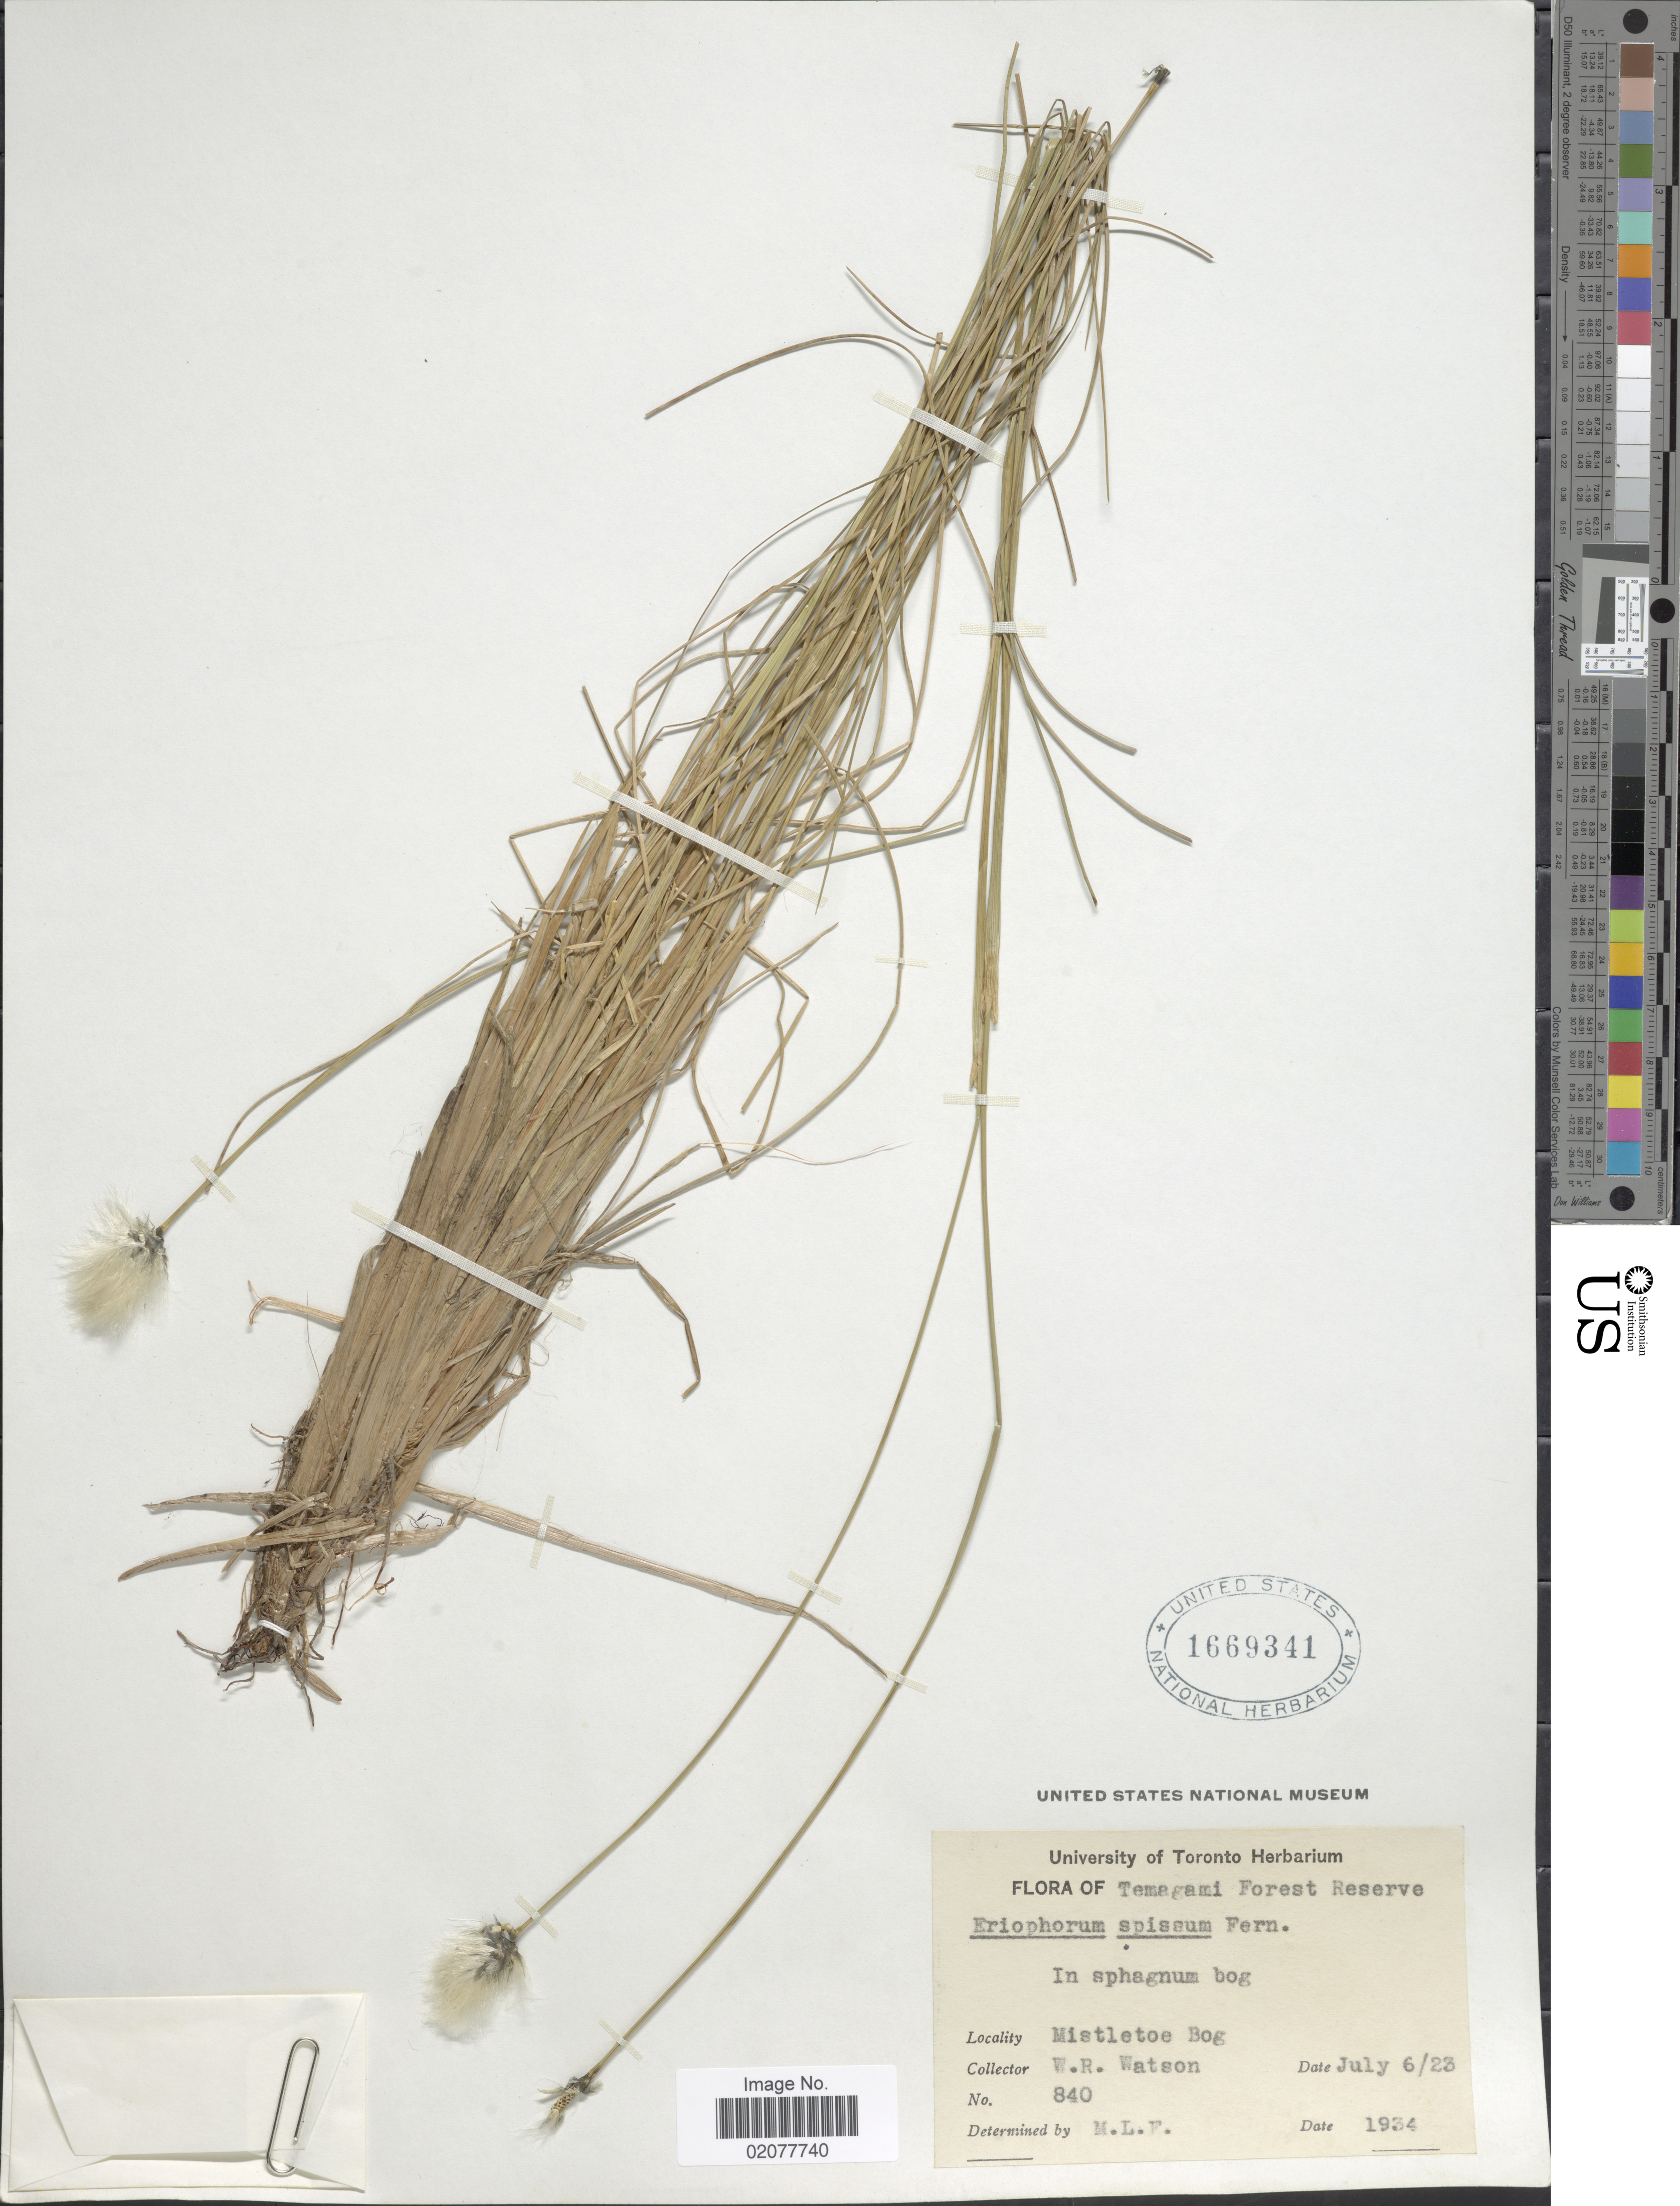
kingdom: Plantae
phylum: Tracheophyta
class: Liliopsida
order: Poales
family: Cyperaceae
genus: Eriophorum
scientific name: Eriophorum spissum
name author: Fernald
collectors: W. R. Watson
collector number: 840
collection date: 1923-07-06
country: Canada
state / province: Ontario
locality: Temagami Forest Reserve. Mistletoe Bog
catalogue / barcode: US 1669341